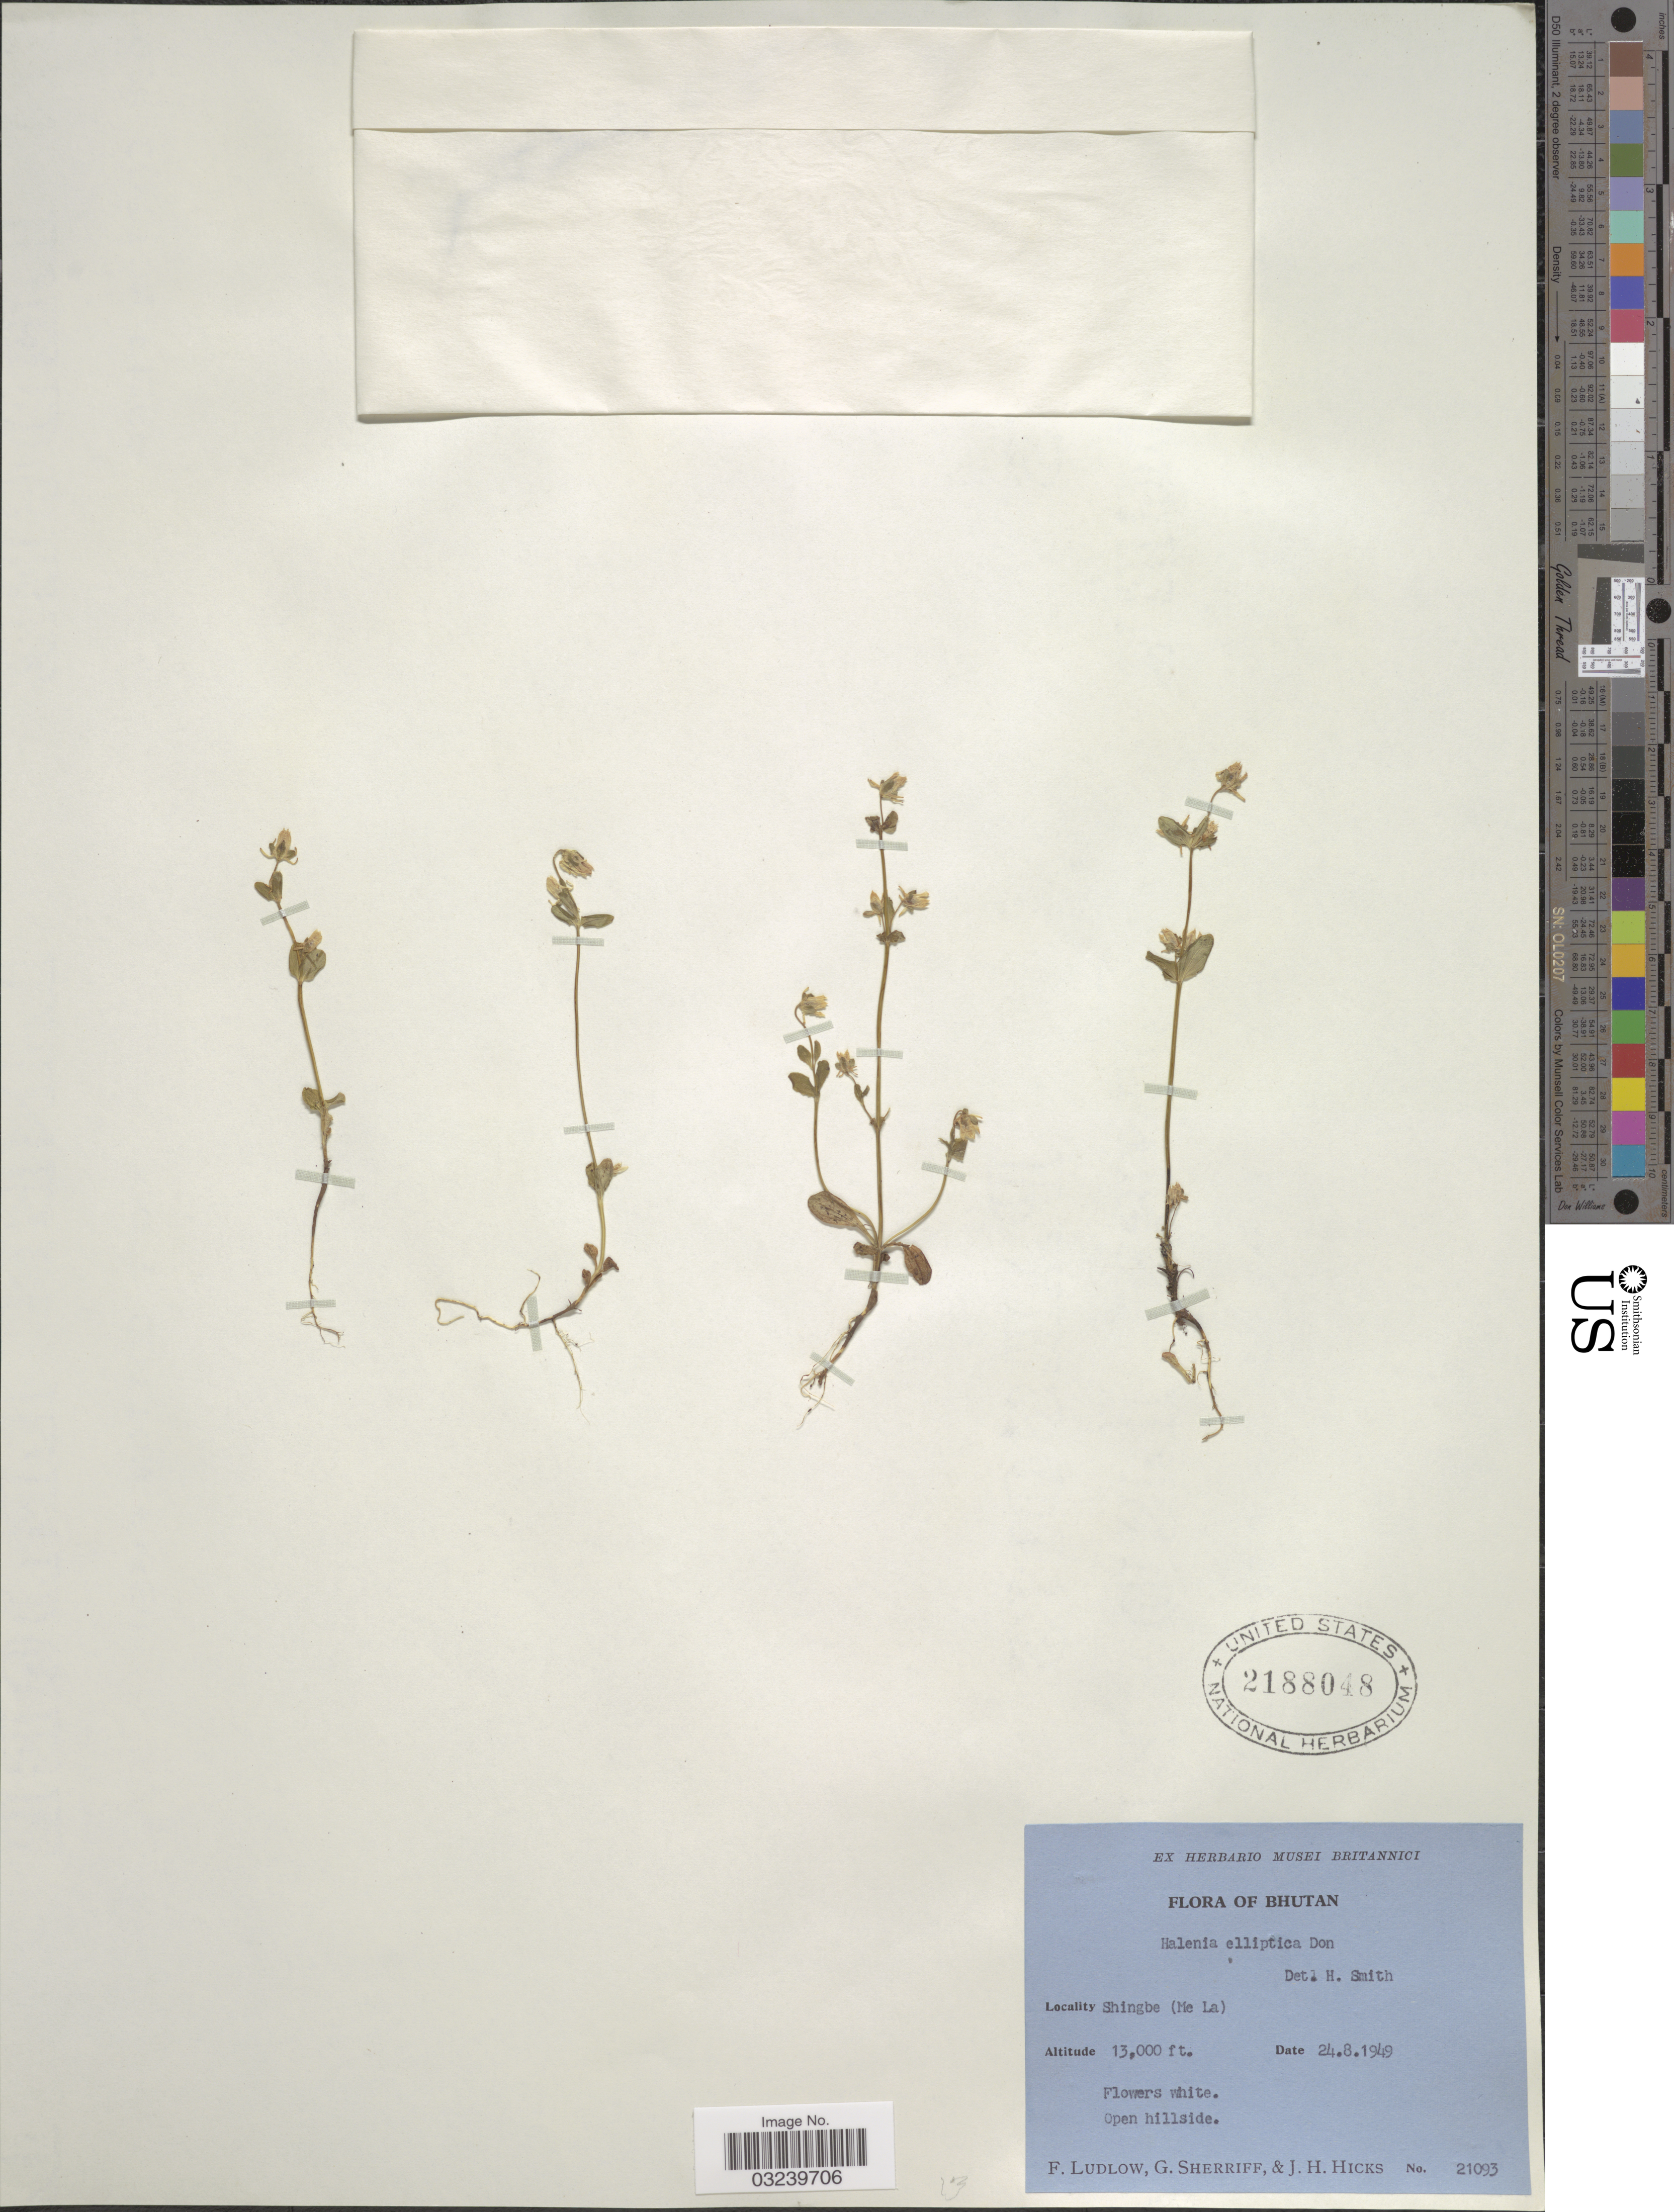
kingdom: Plantae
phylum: Tracheophyta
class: Magnoliopsida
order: Gentianales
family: Gentianaceae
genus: Halenia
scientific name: Halenia elliptica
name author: D. Don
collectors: F. Ludlow, G. Sherriff & J. H. Hicks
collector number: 21093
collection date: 1949-08-24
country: Bhutan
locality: Shingbe (Me La).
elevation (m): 3962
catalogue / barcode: US 2188048